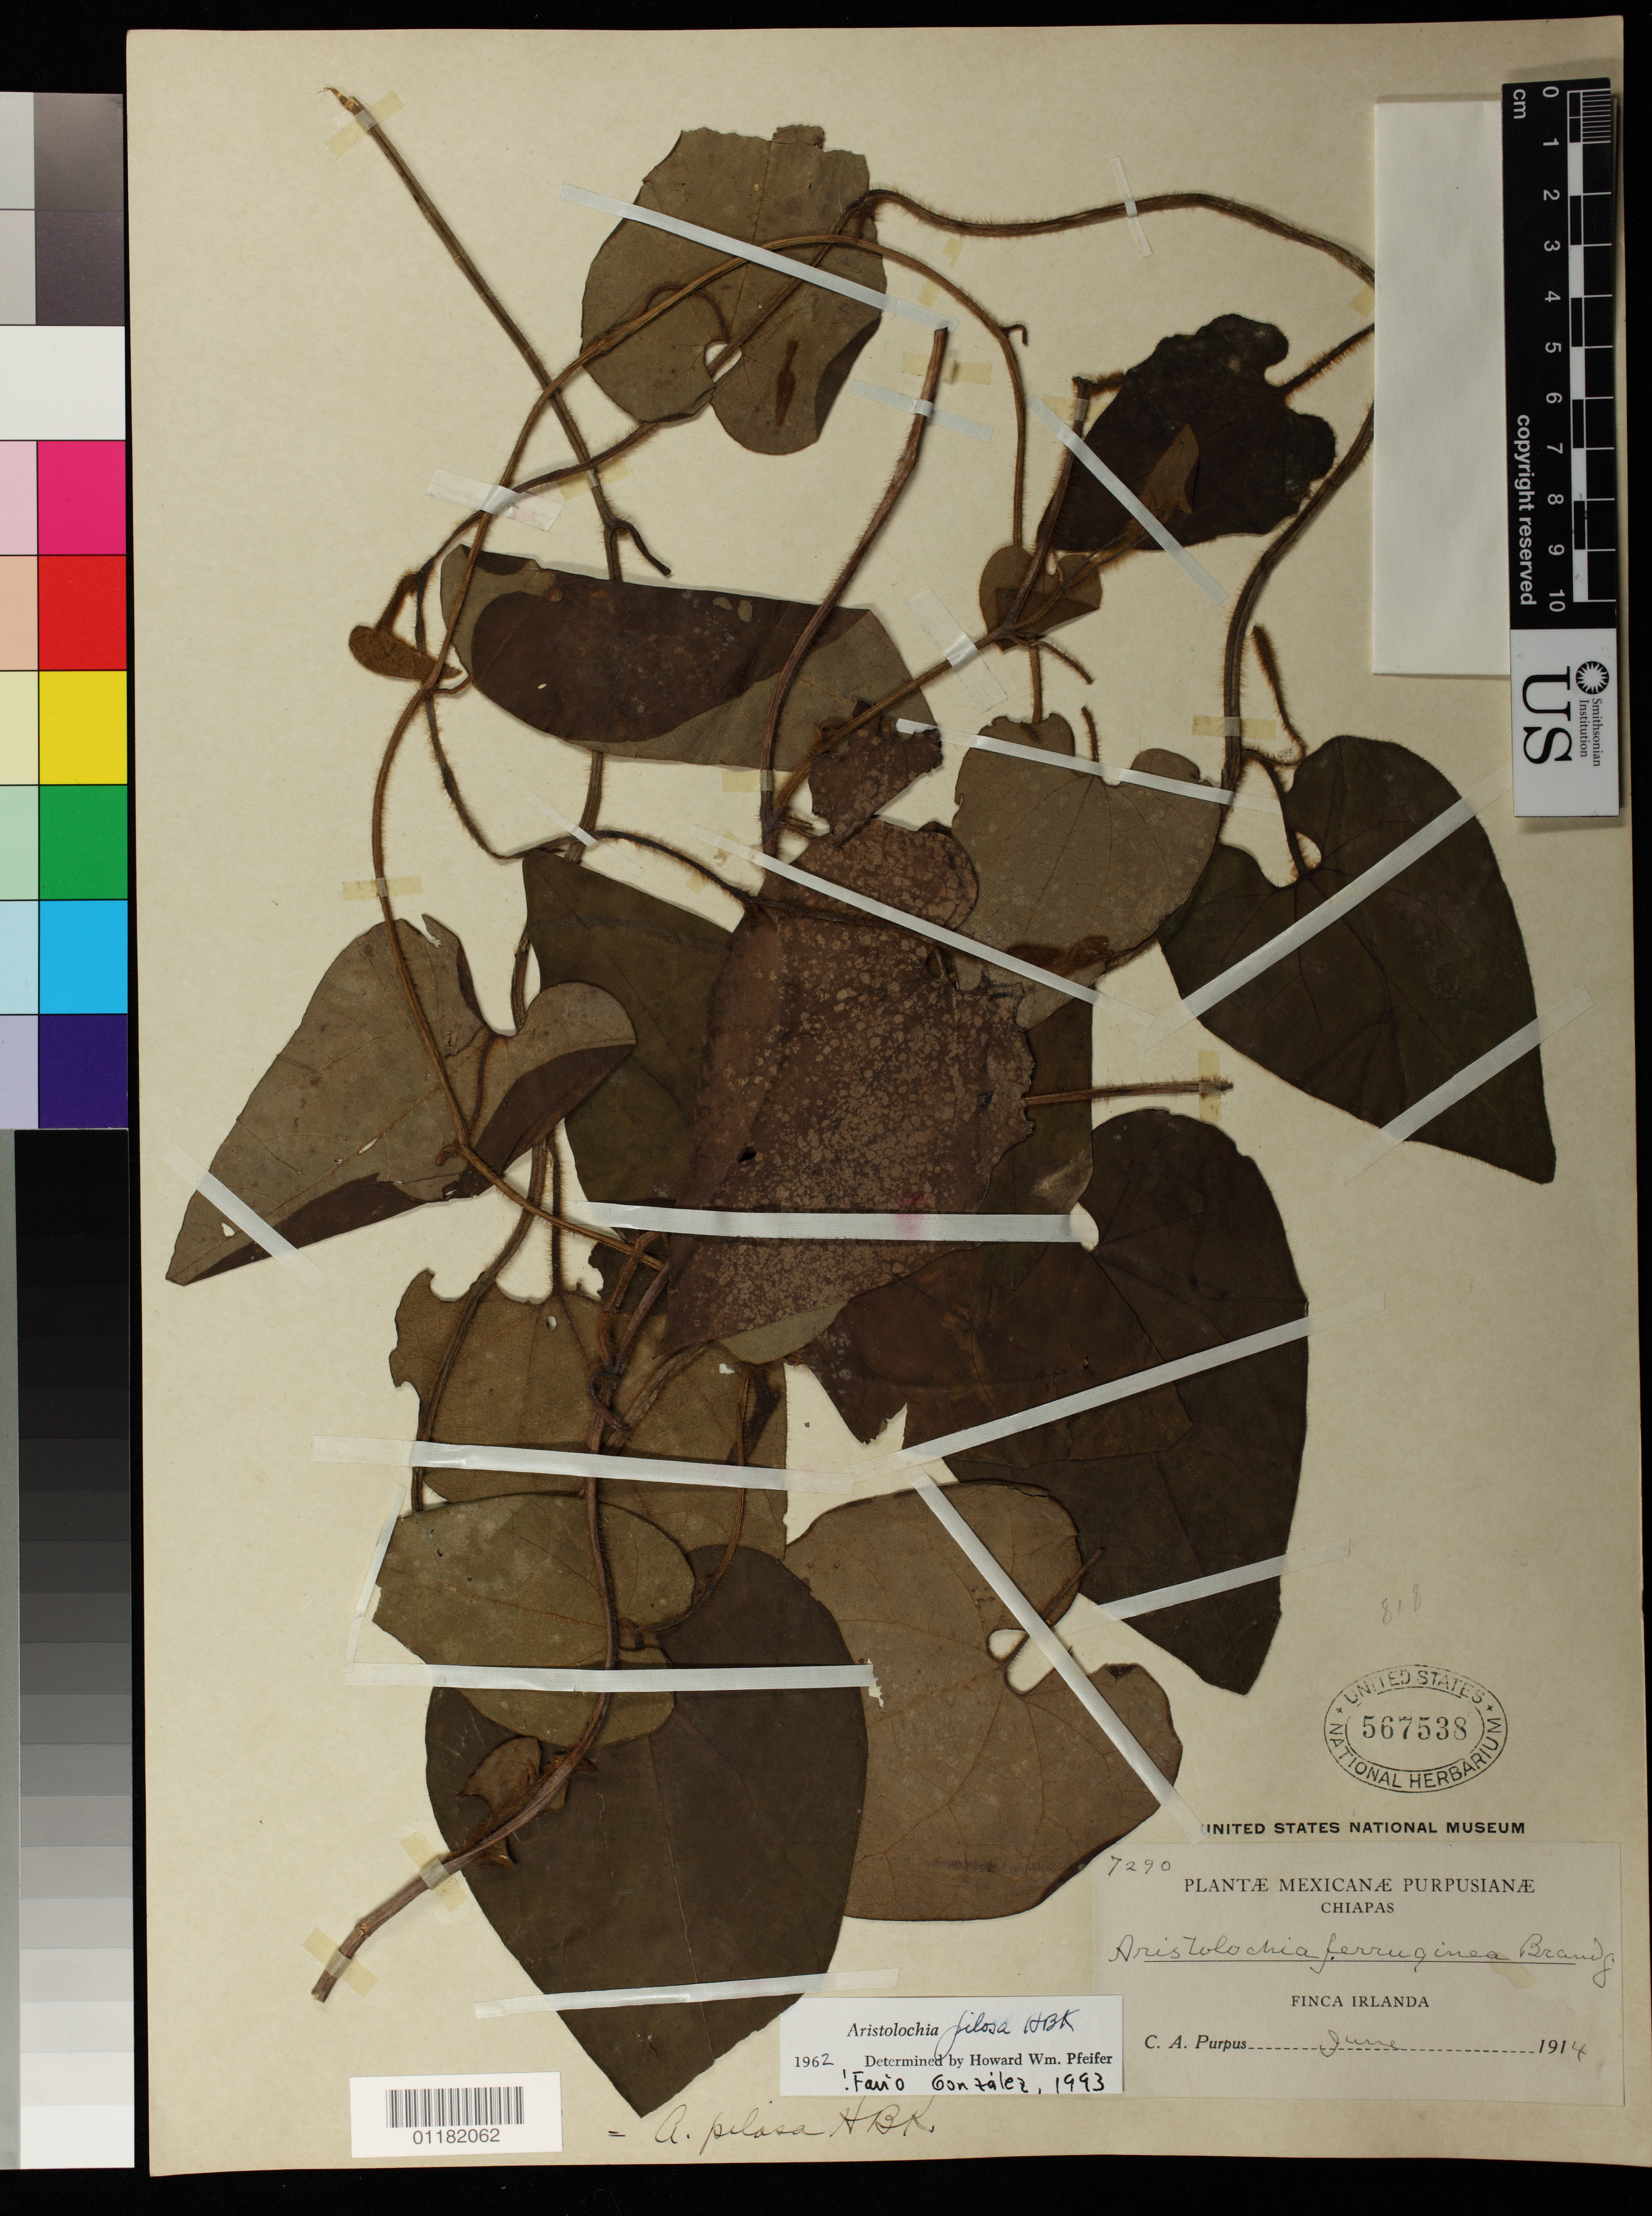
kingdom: Plantae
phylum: Tracheophyta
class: Magnoliopsida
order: Piperales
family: Aristolochiaceae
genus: Aristolochia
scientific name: Aristolochia pilosa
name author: Kunth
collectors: C. A. Purpus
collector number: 7290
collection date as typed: Jun 1914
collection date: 1914-06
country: Mexico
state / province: Chiapas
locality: Finca Irlanda.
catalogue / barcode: US 567538